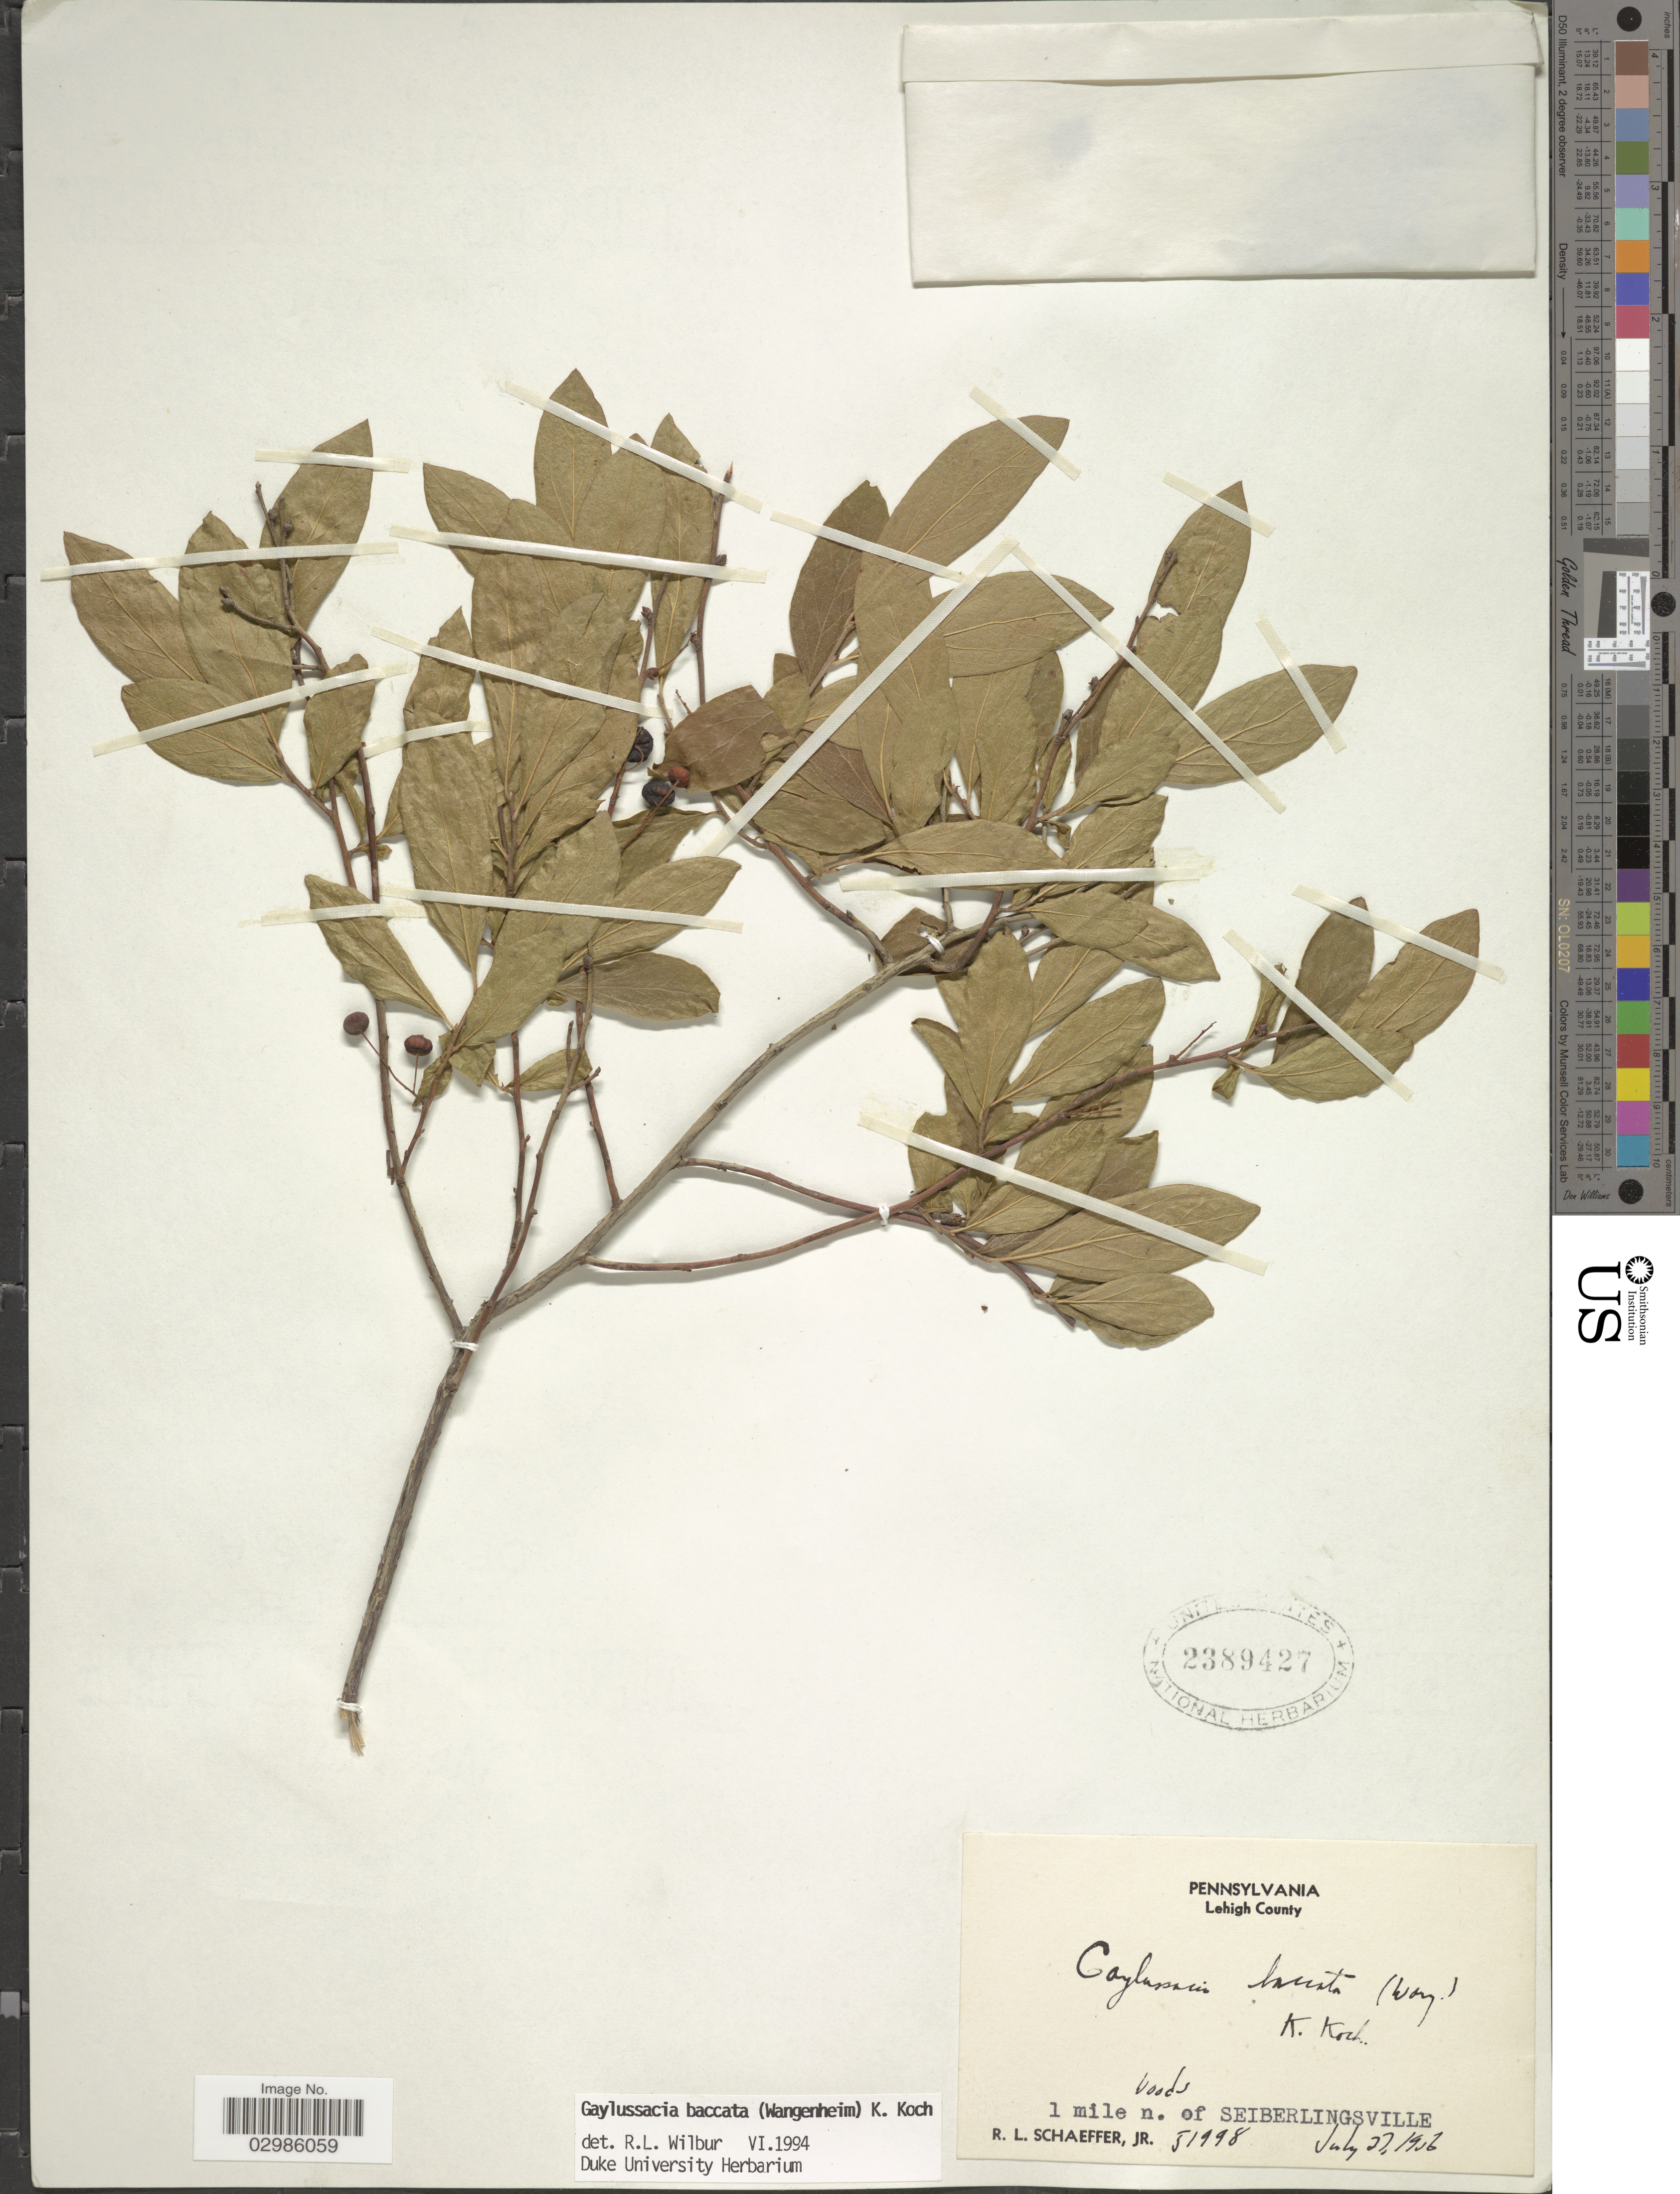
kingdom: Plantae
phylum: Tracheophyta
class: Magnoliopsida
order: Ericales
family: Ericaceae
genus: Gaylussacia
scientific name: Gaylussacia baccata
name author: (Wangenh.) K. Koch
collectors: R. L. Schaeffer Jr.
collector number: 51998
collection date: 1956-07-27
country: United States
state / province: Pennsylvania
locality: Lehigh County. 1 mile n. of Seiberlingsville.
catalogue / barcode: US 2389427